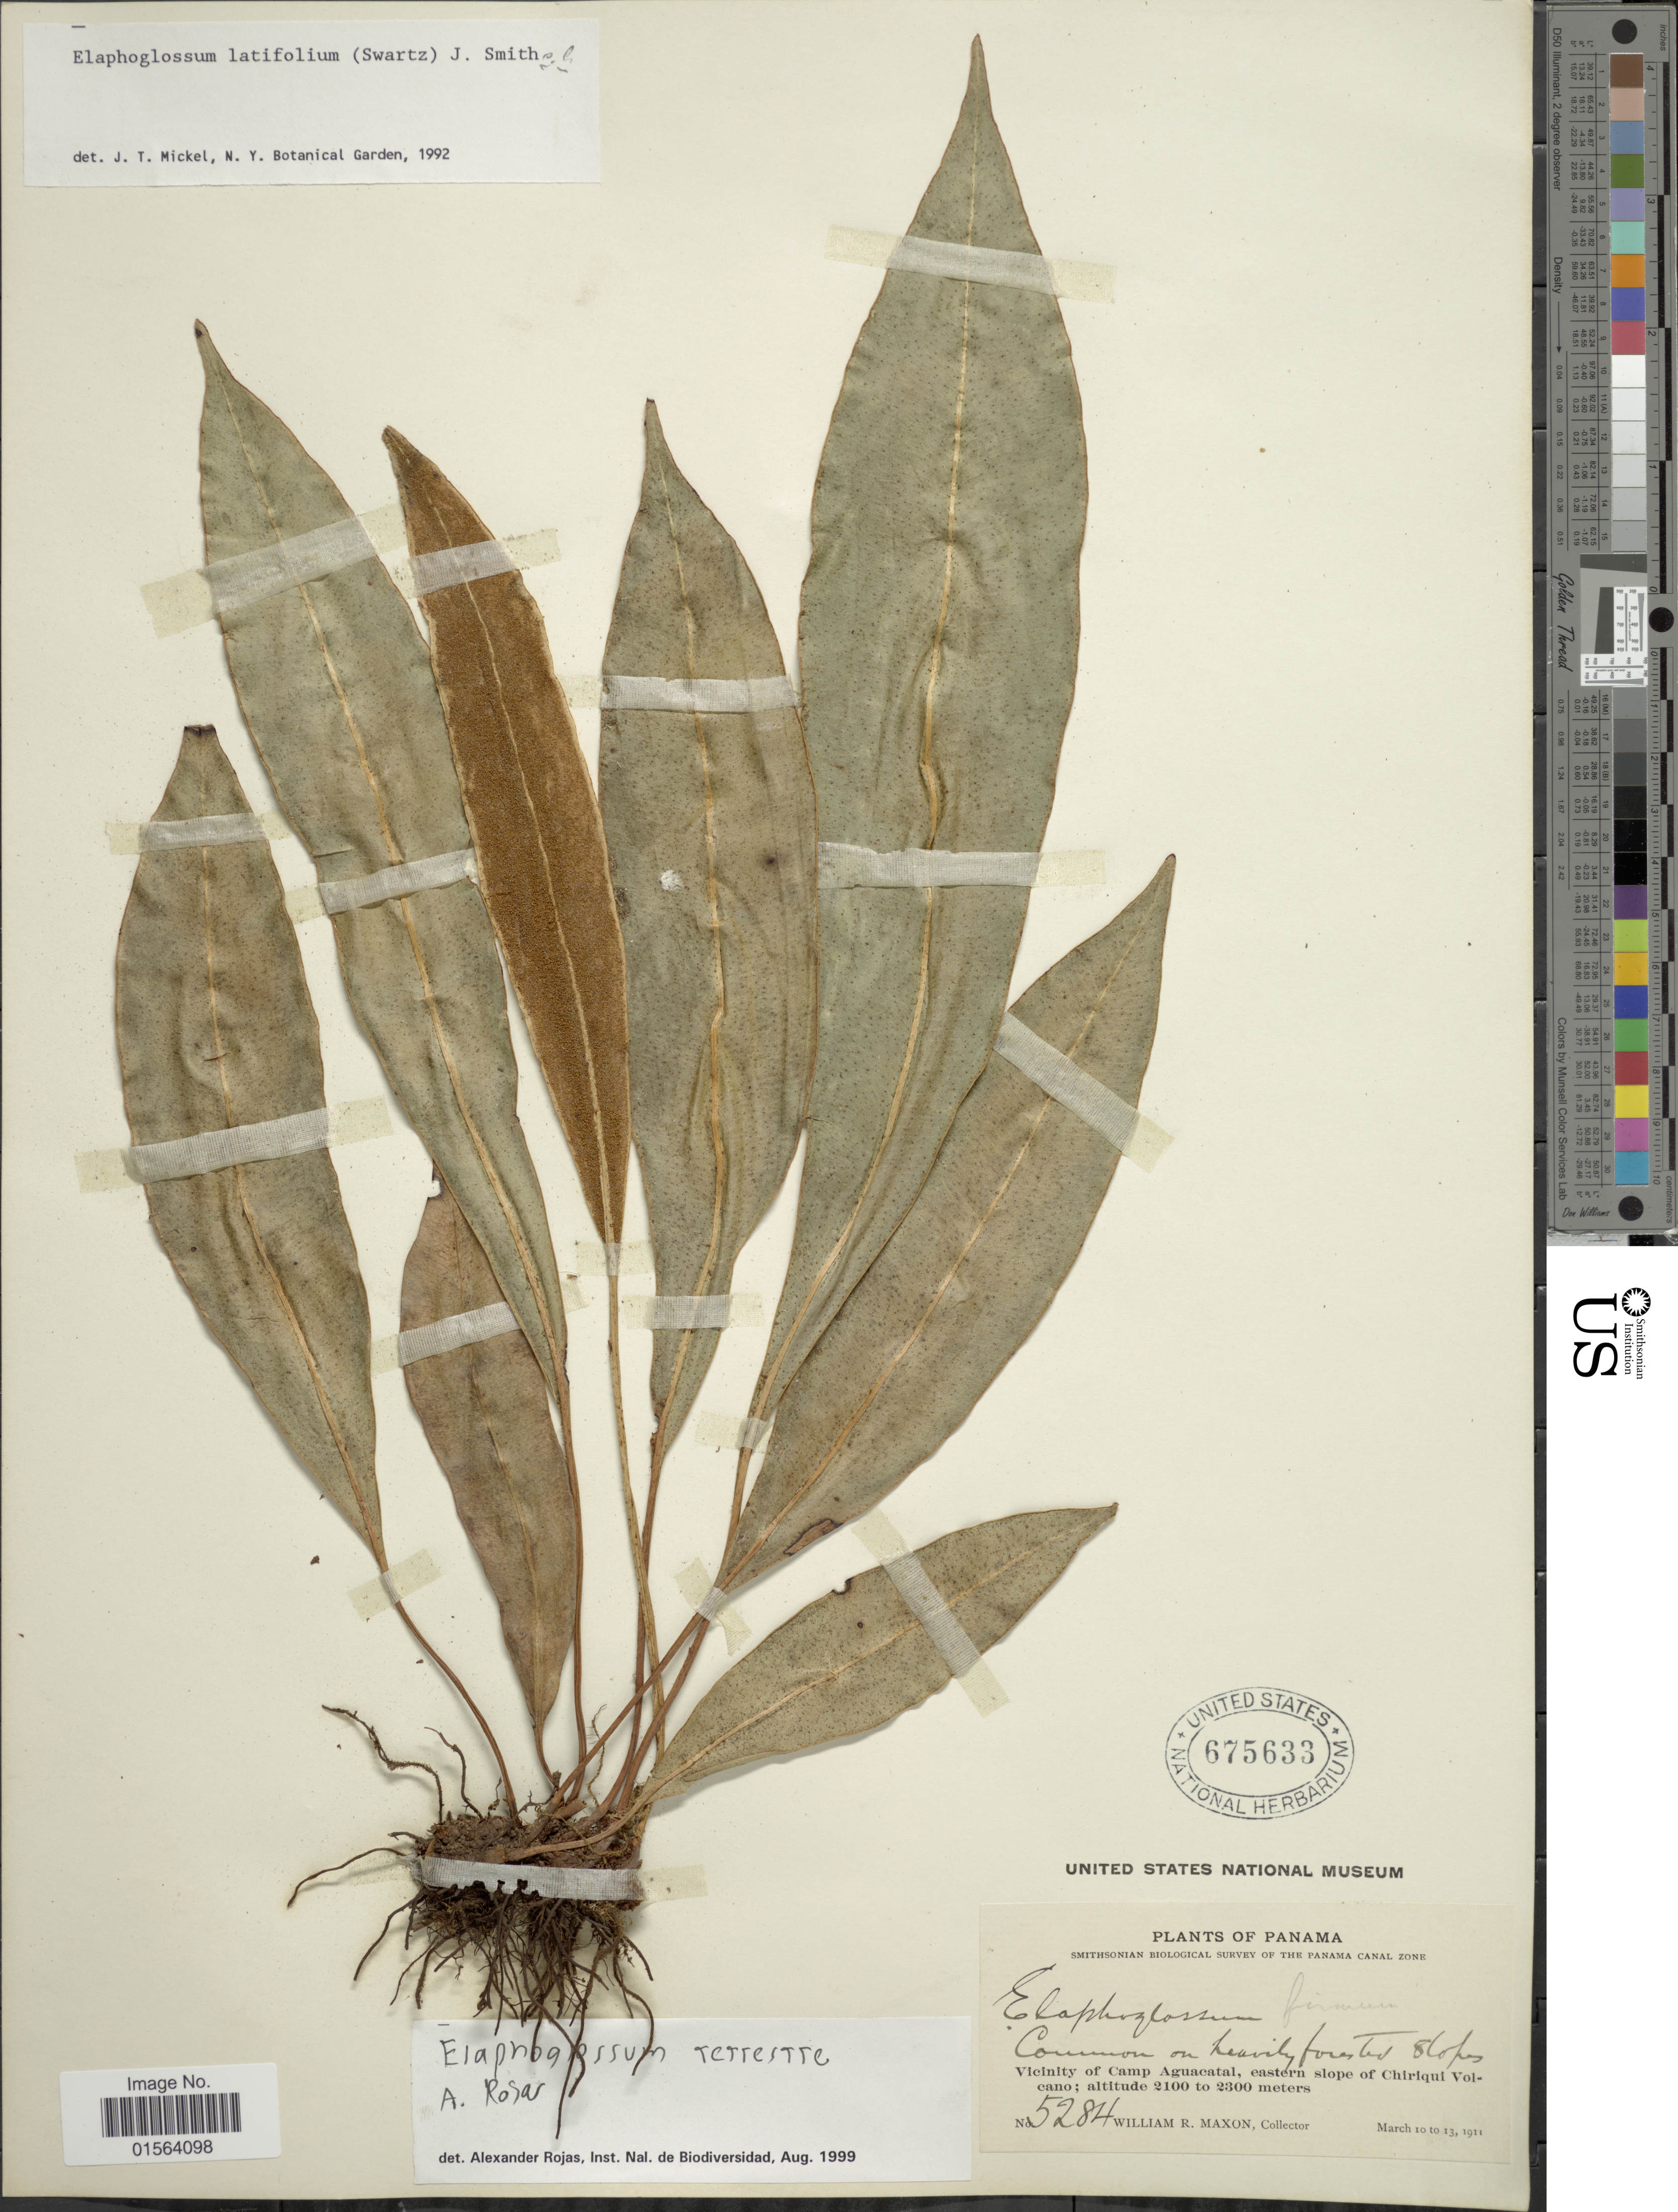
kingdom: Plantae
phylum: Tracheophyta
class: Polypodiopsida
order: Polypodiales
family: Dryopteridaceae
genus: Elaphoglossum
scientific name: Elaphoglossum latifolium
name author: (Sw.) J. Sm.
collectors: W. R. Maxon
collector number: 5284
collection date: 1911-03-10/1911-03-13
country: Panama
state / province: Chiriqui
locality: Vicinity of Camp Aguacatal, eastern slope of Chiriqui Volcano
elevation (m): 2100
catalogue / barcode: US 675633